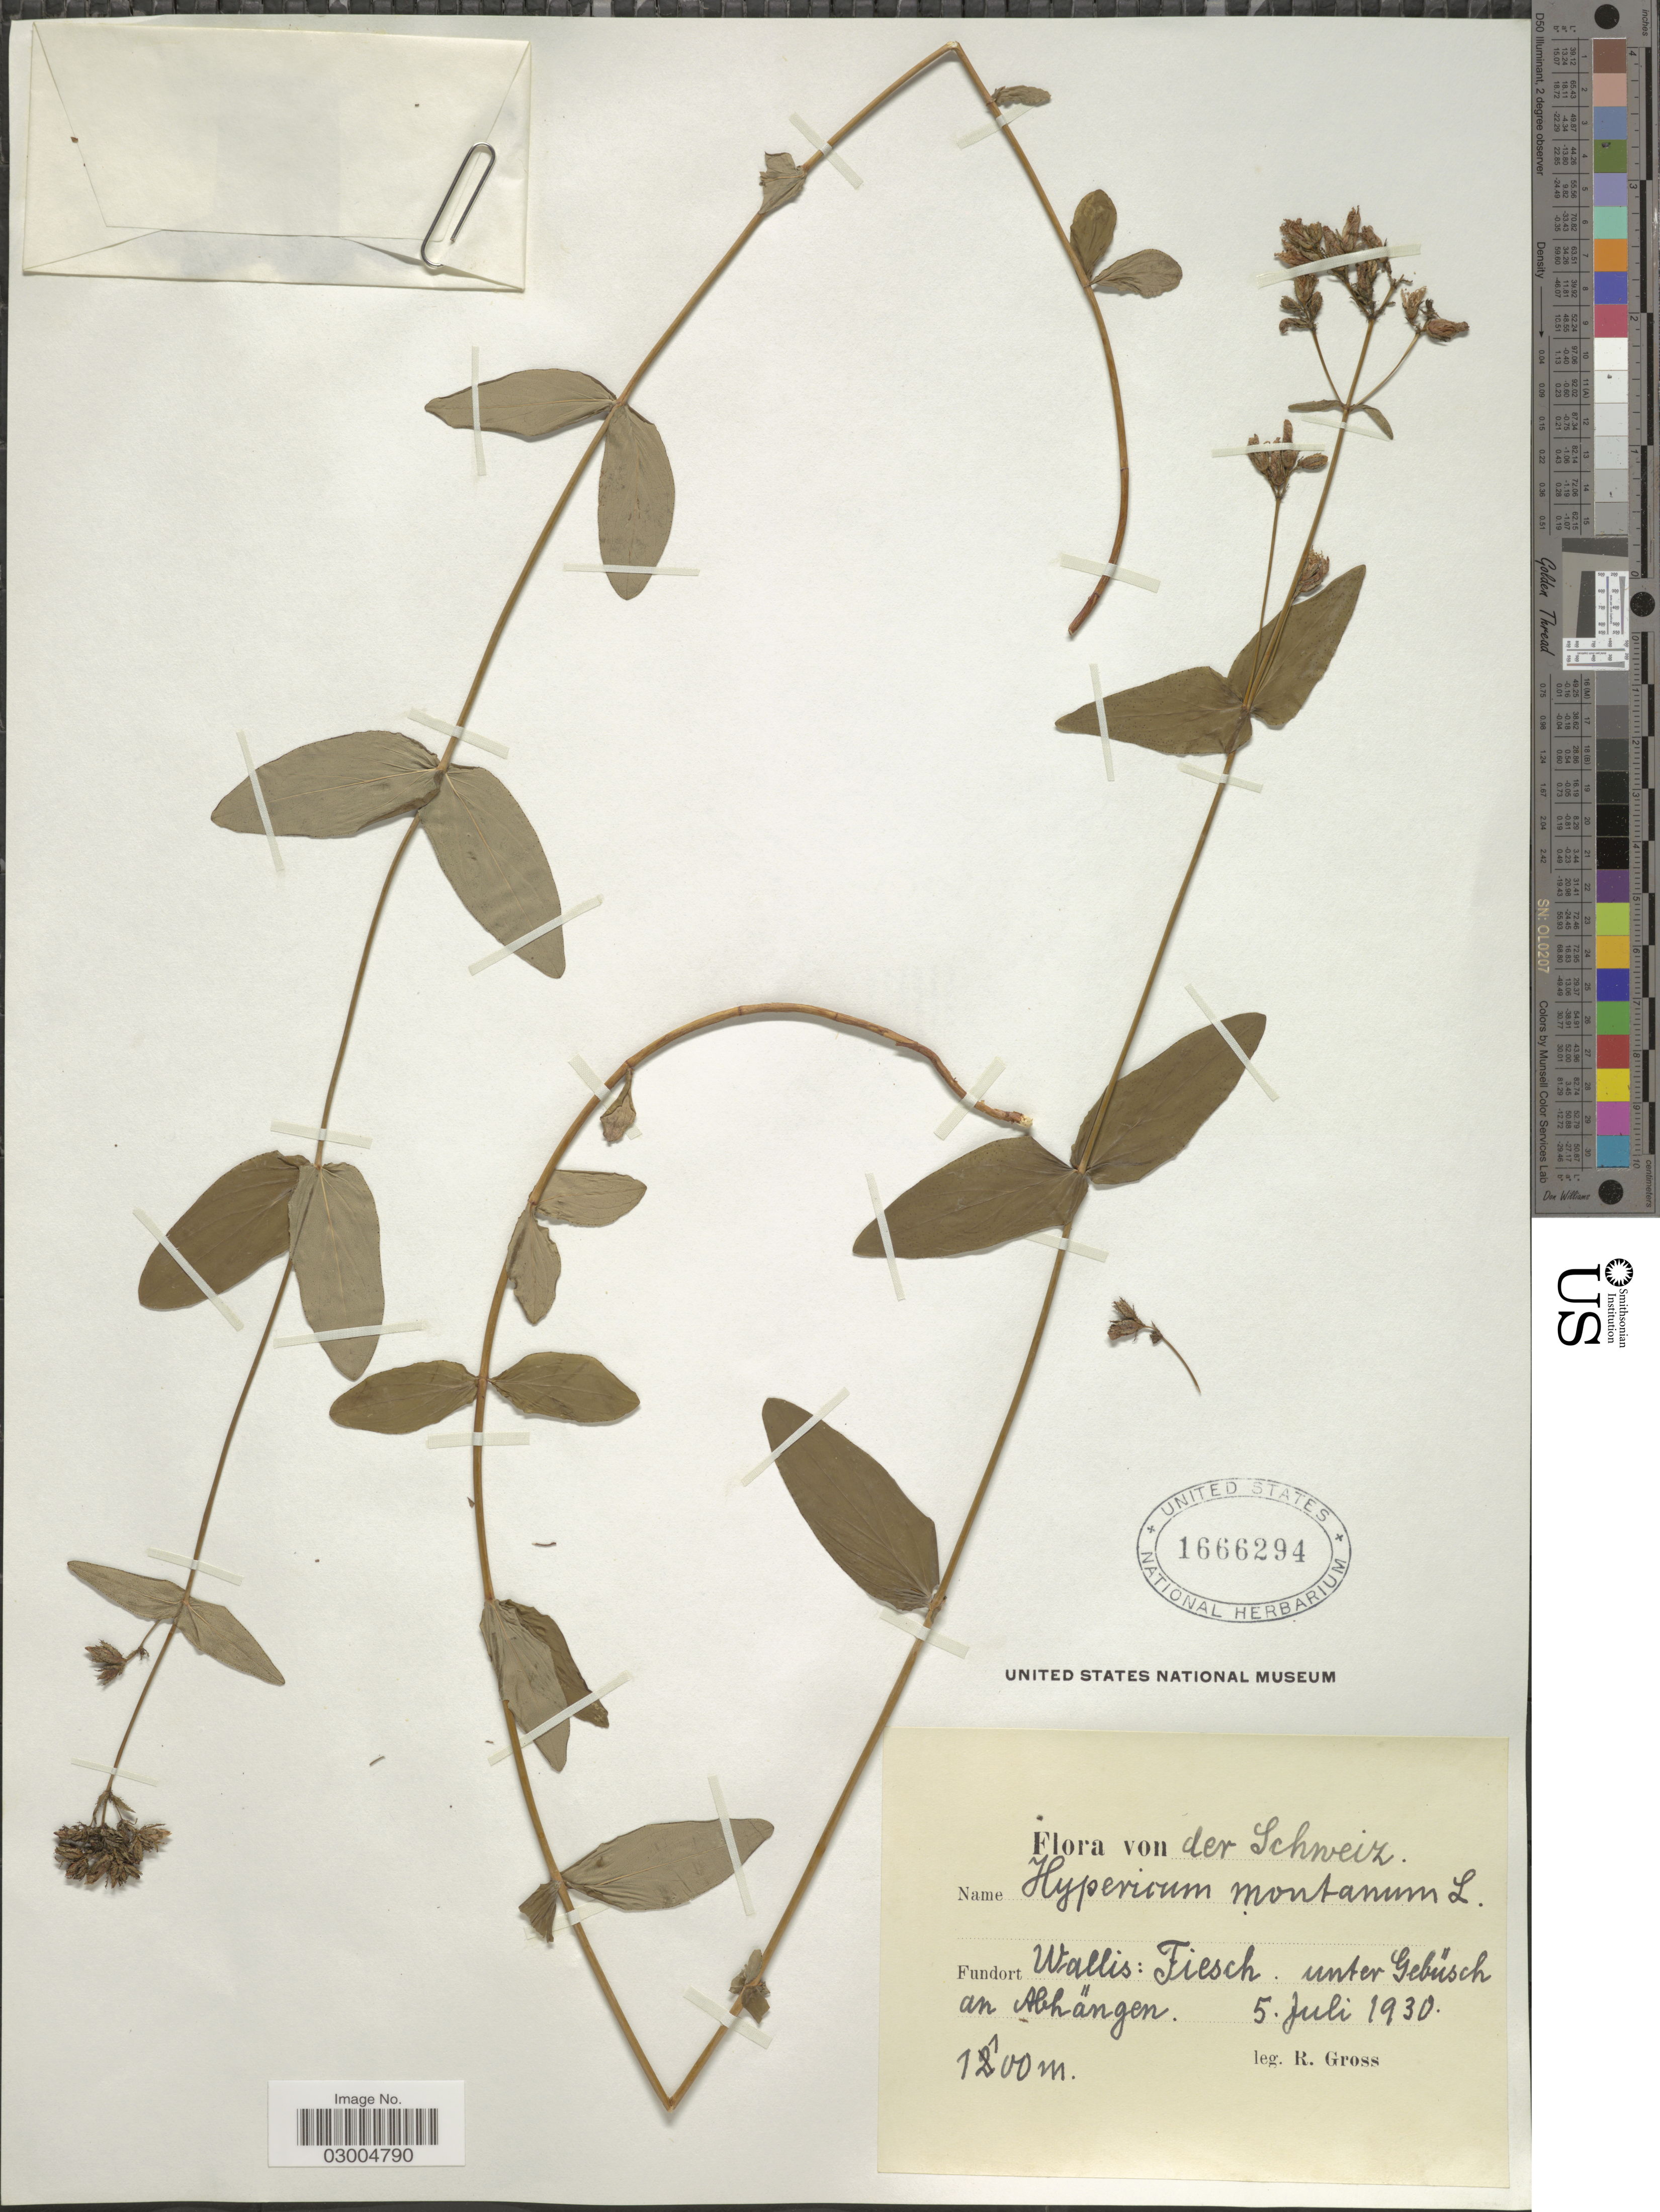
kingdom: Plantae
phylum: Tracheophyta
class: Magnoliopsida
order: Malpighiales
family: Hypericaceae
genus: Hypericum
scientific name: Hypericum montanum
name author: L.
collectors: R. Gross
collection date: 1930-07-05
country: Switzerland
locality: Schweiz. Wallis: Fiesch.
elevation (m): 1100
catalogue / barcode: US 1666294